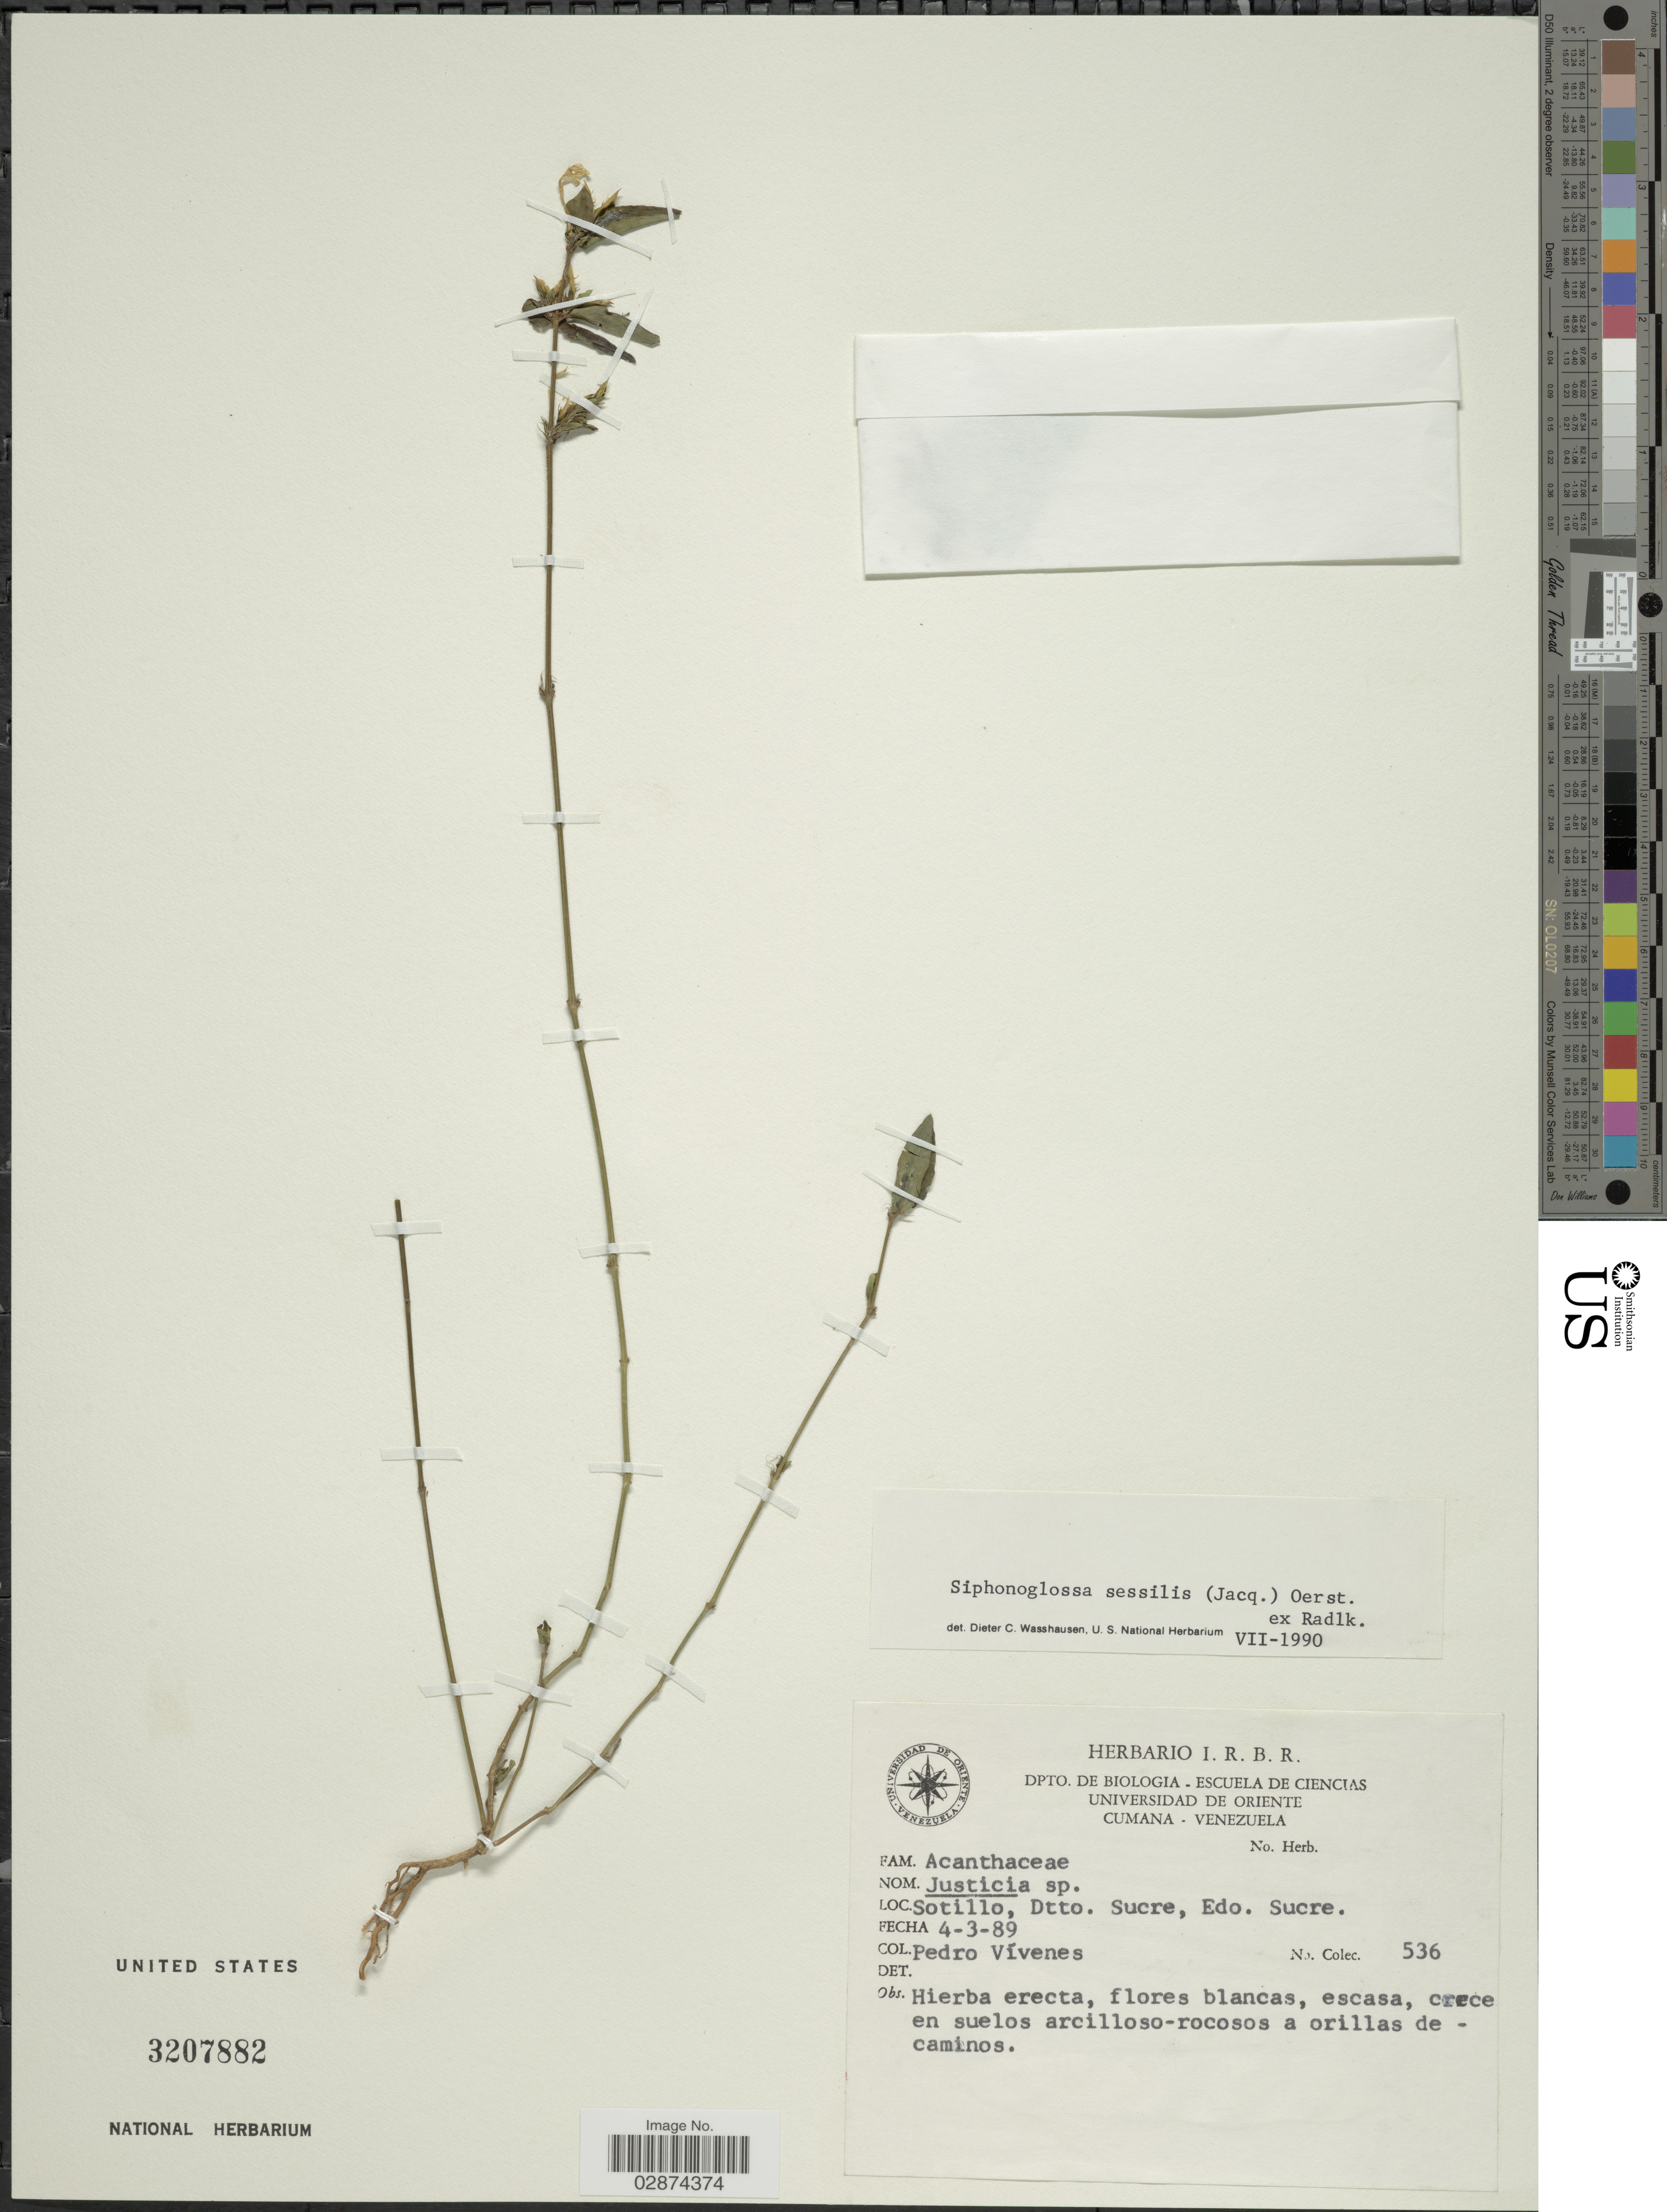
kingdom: Plantae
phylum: Tracheophyta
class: Magnoliopsida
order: Lamiales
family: Acanthaceae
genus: Justicia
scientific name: Justicia sessilis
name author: Jacq.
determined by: Fisher, Amanda, (LOB), California State University, Long Beach (UNITED STATES)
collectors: P. Vivenes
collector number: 536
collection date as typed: Transcribed d/m/y: 4/3/89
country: Venezuela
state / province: Sucre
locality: Sotillo, Dtto. Sucre, Edo. Sucre.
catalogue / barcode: US 3207882